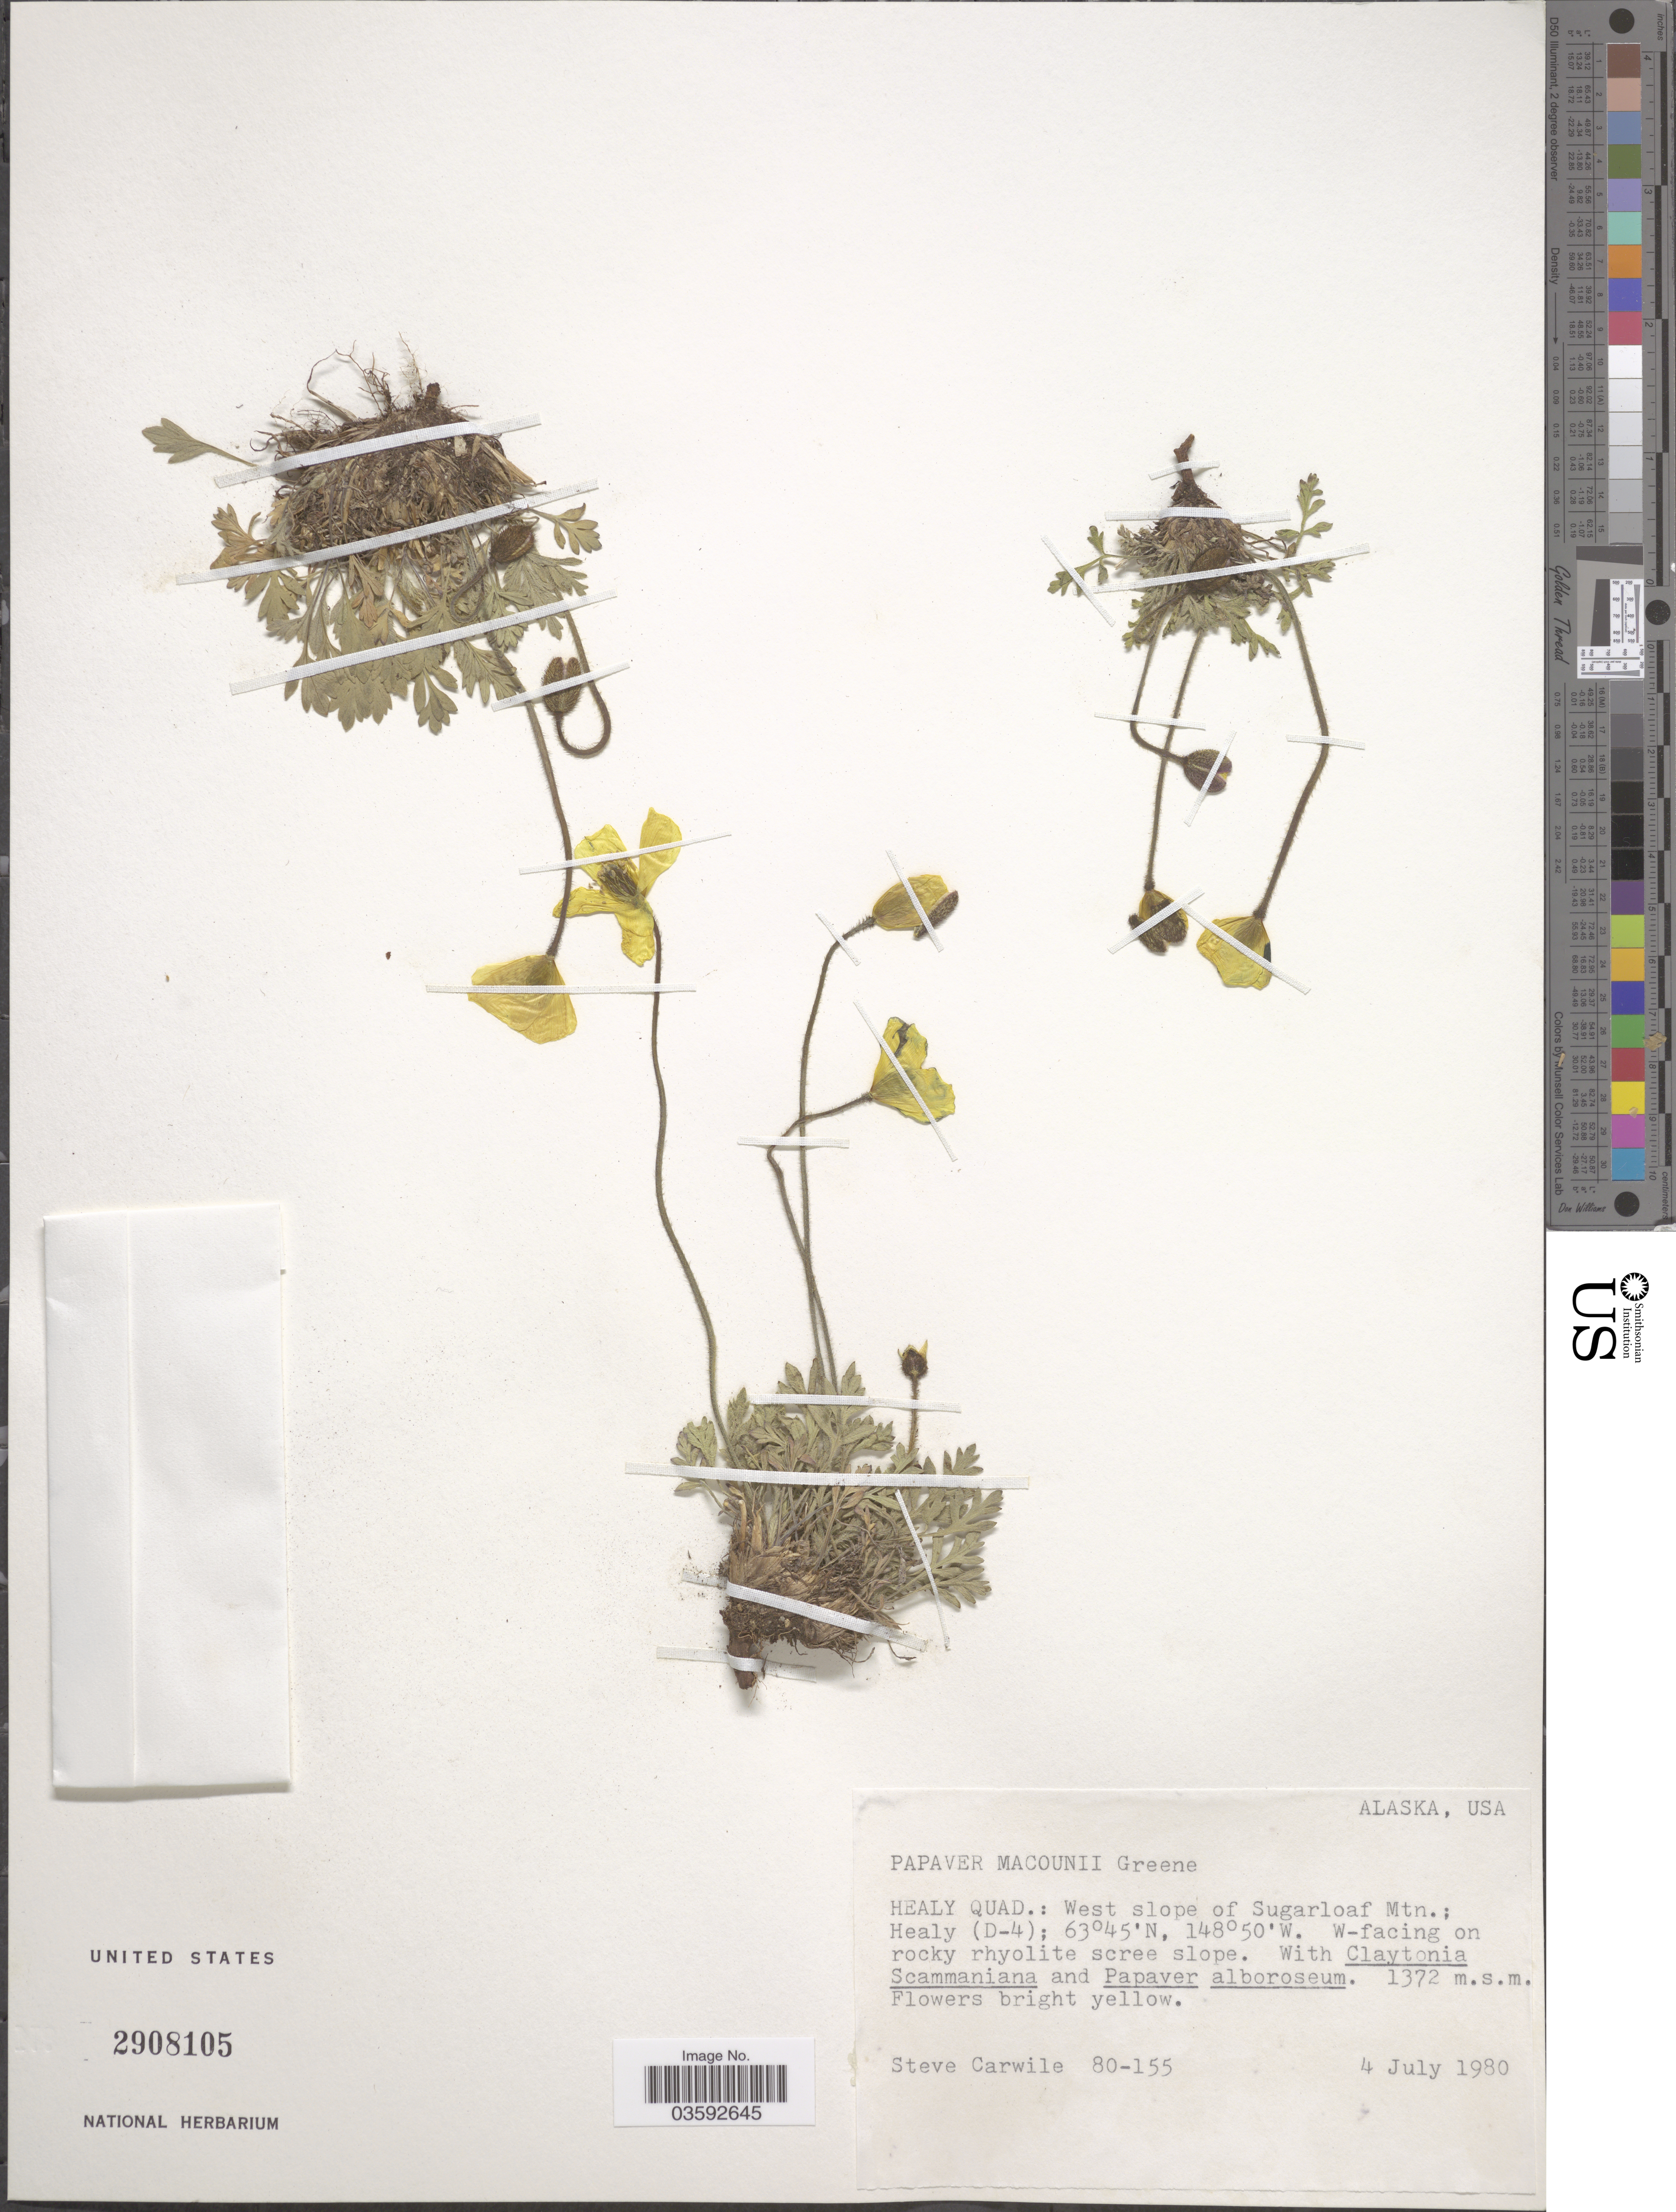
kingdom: Plantae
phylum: Tracheophyta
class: Magnoliopsida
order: Ranunculales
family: Papaveraceae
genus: Papaver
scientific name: Papaver macounii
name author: Greene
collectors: S. Carwile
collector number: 80-155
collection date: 1980-07-04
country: United States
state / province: Alaska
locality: Healy Quad.: West slope of Sugarloaf Mtn; Healy (D-4).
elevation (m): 1372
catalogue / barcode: US 2908105